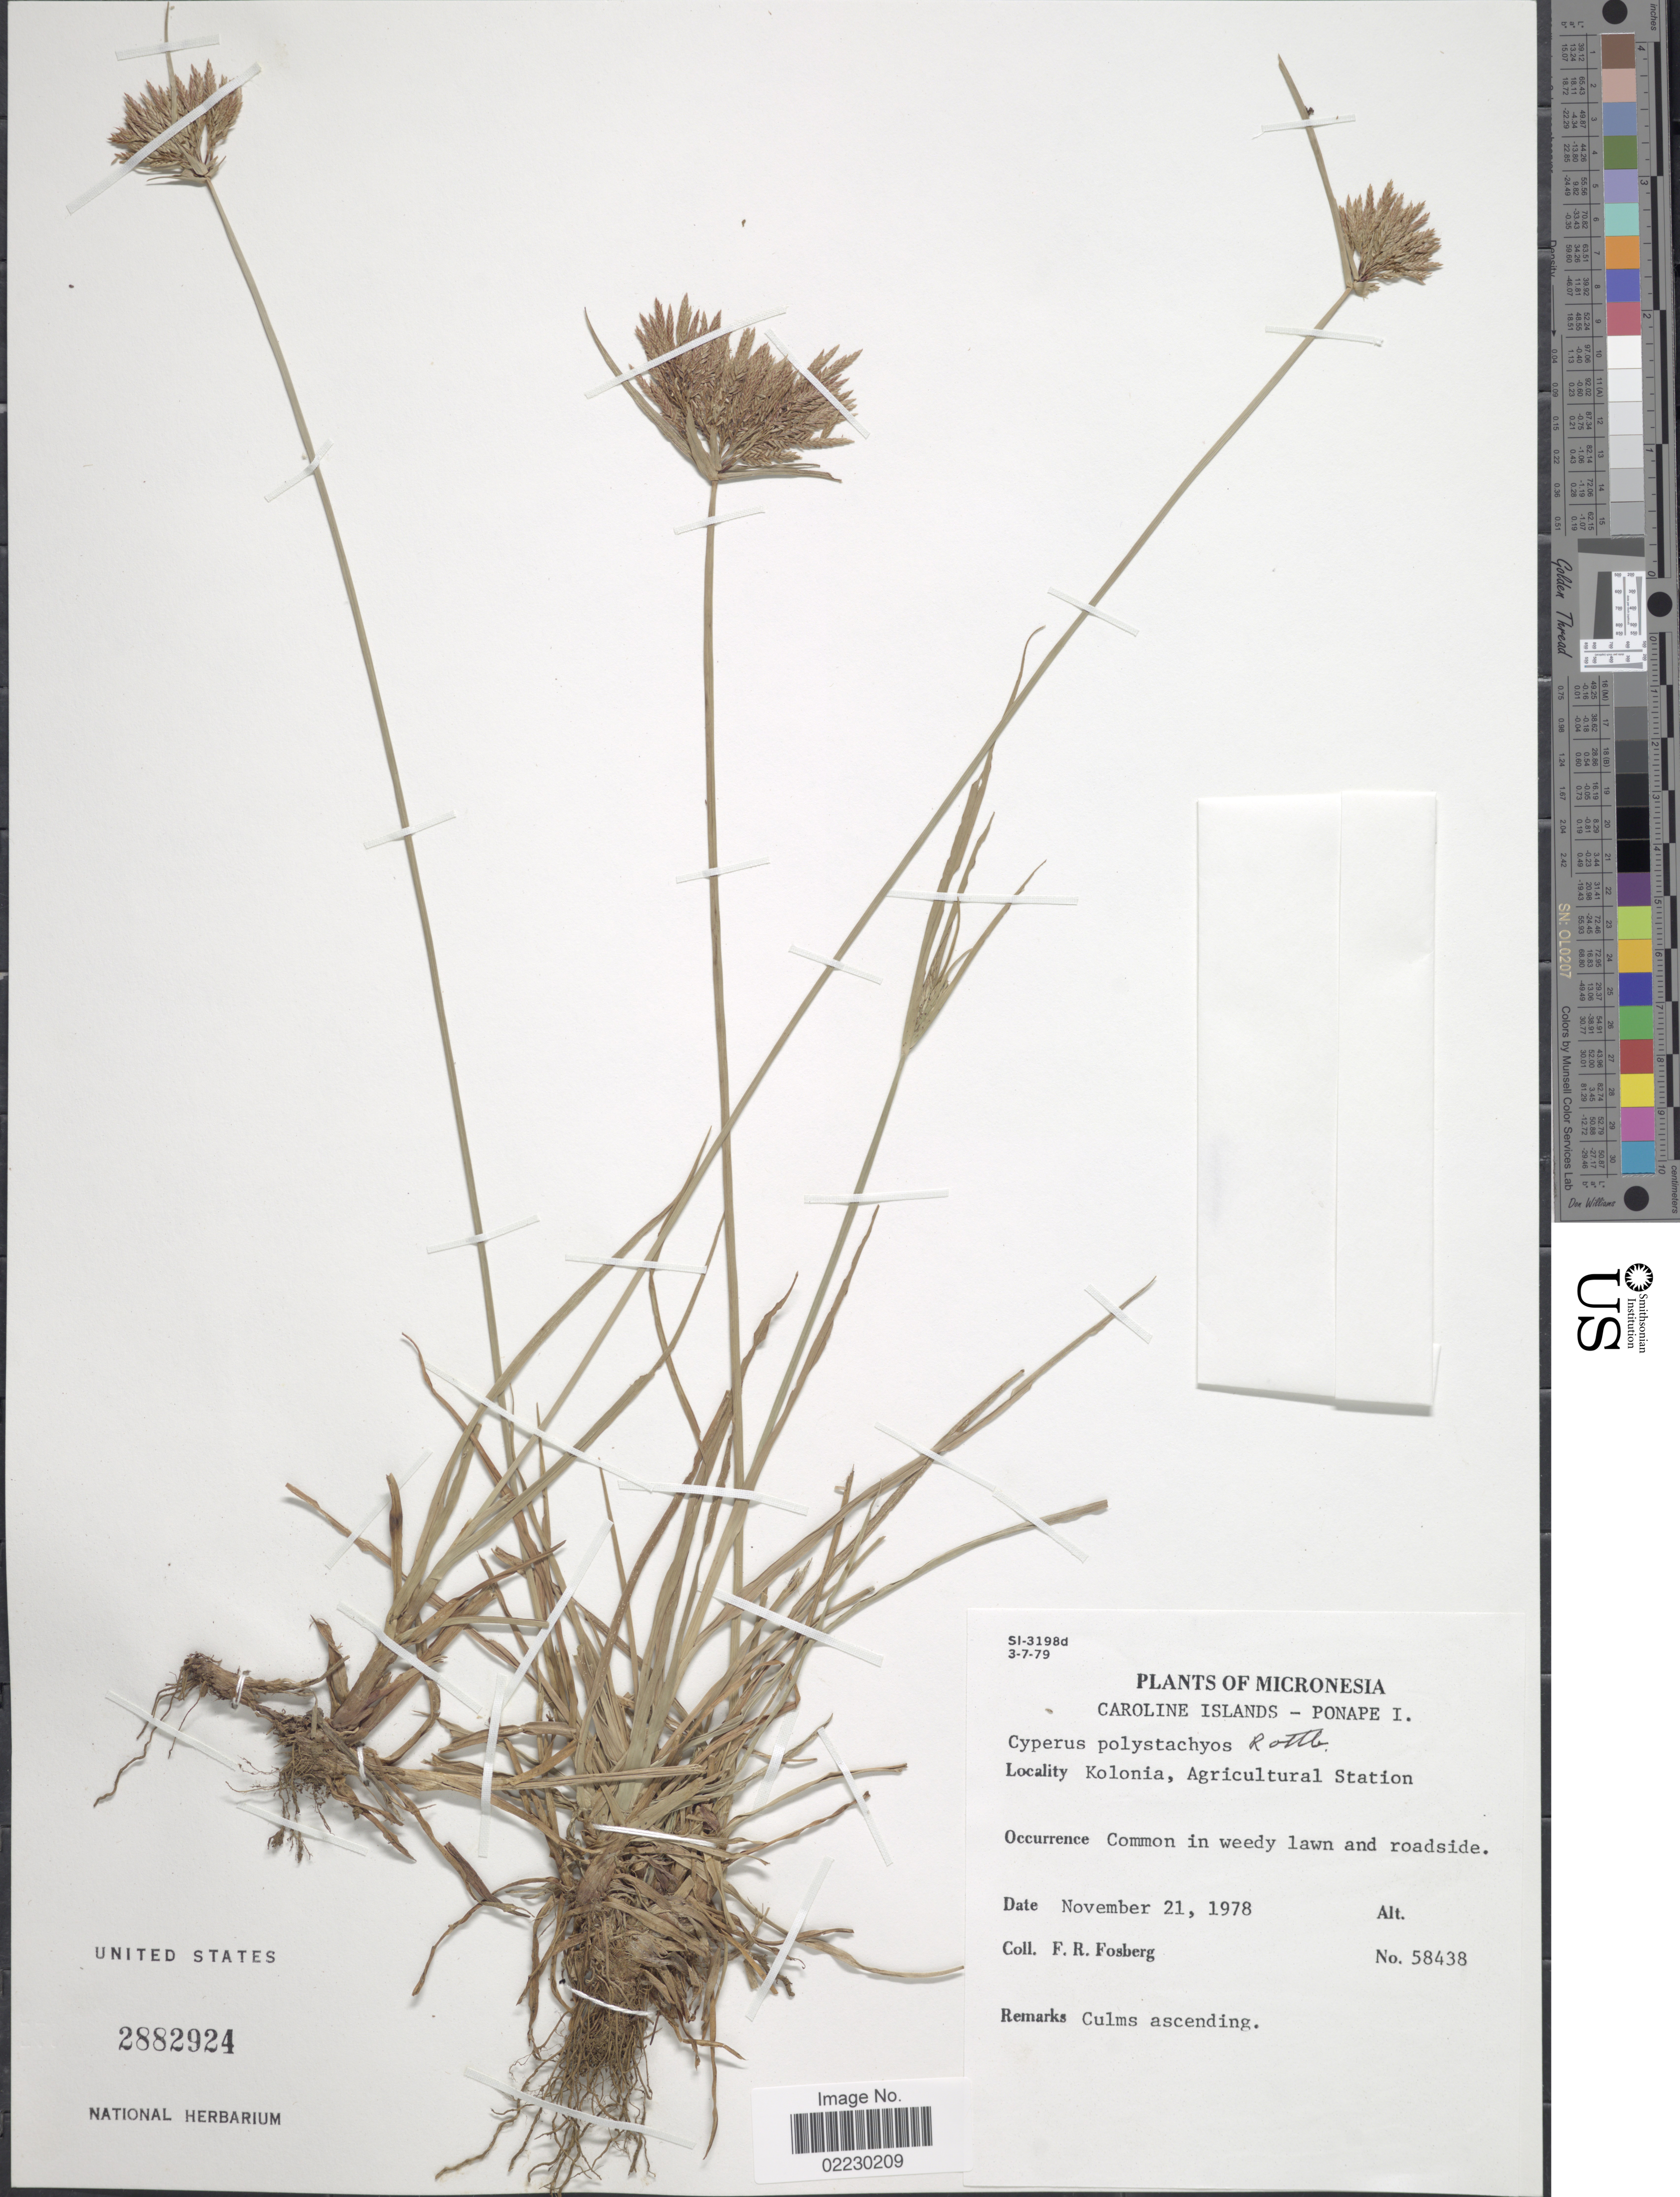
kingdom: Plantae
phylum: Tracheophyta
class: Liliopsida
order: Poales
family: Cyperaceae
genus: Cyperus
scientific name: Cyperus polystachyos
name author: Rottb.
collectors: F. R. Fosberg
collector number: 58438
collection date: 1978-11-21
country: Micronesia, Federated States of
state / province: Pohnpei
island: Pohnpei [Ponape]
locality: Caroline Islands, Kolonia, Agricultural Station, Ponape I.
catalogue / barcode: US 2882924